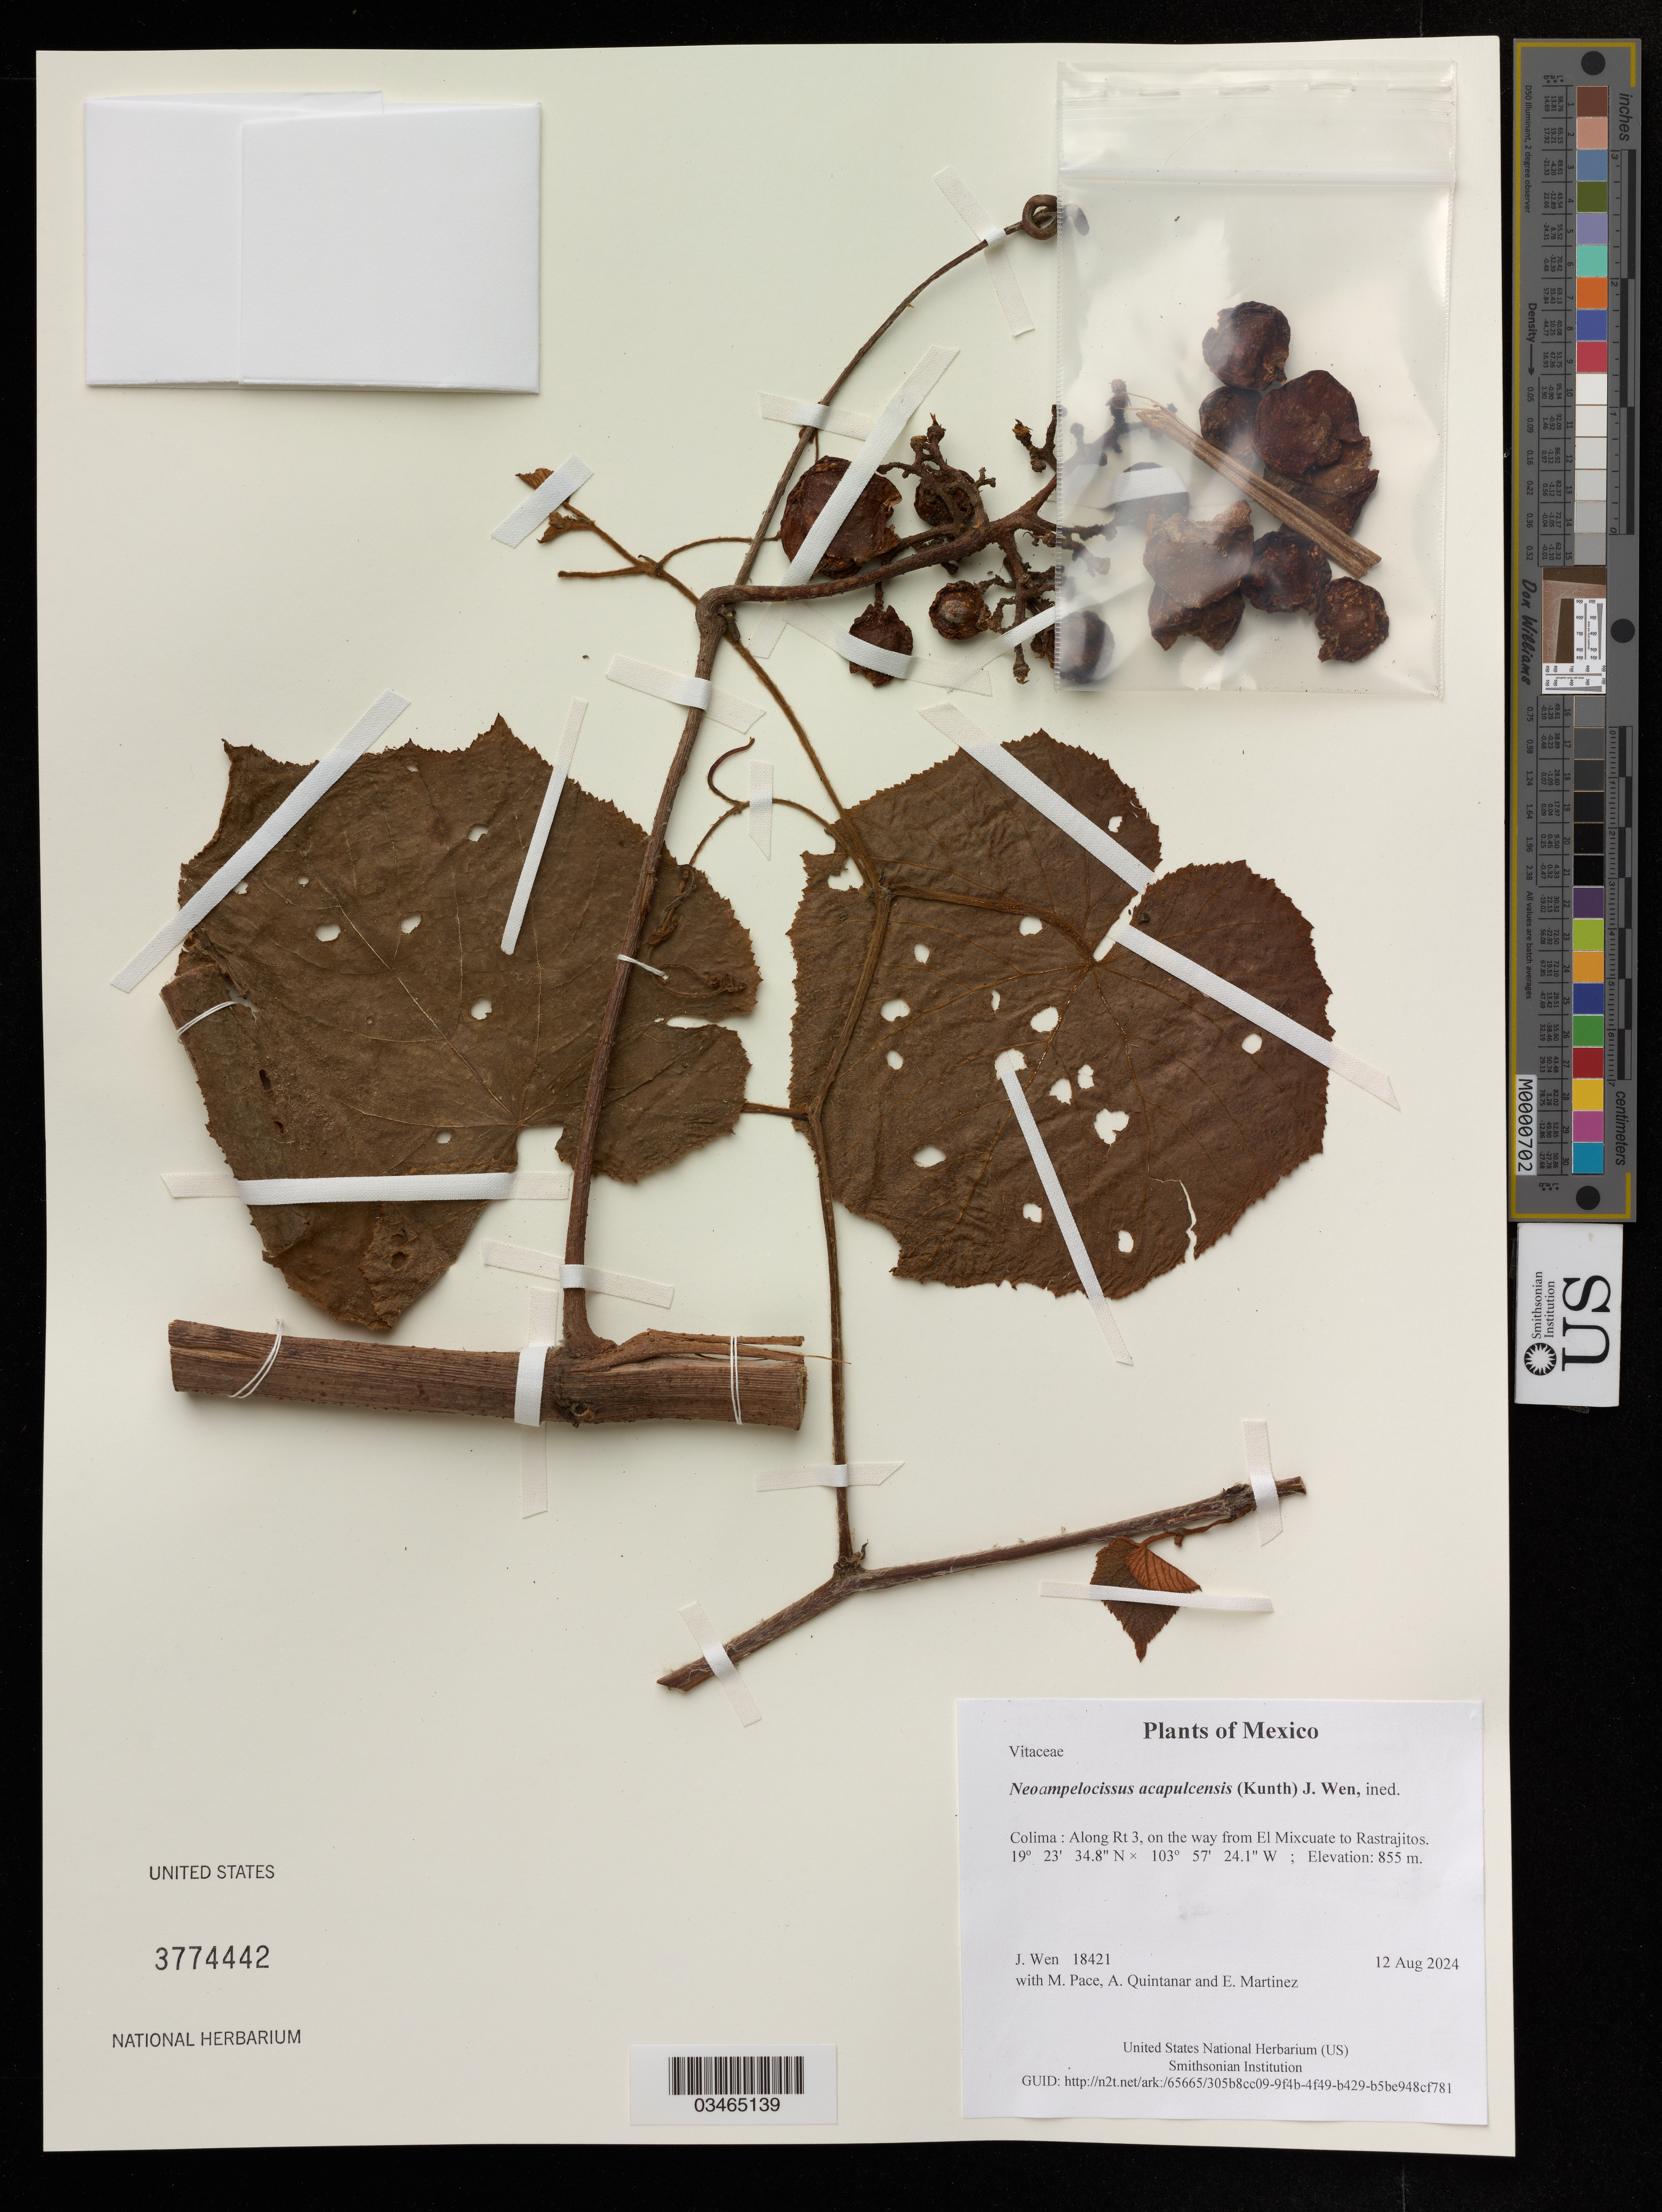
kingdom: Plantae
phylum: Tracheophyta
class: Magnoliopsida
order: Vitales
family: Vitaceae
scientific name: Neoampelocissus acapulcensis, ined.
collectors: J. Wen, M. Pace, A. Quintanar & E. Martínez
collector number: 18421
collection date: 2024-08-12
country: Mexico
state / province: Colima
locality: Along Rt 3, on the way from El Mixcuate to Rastrajitos.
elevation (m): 855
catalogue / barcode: US 3774442